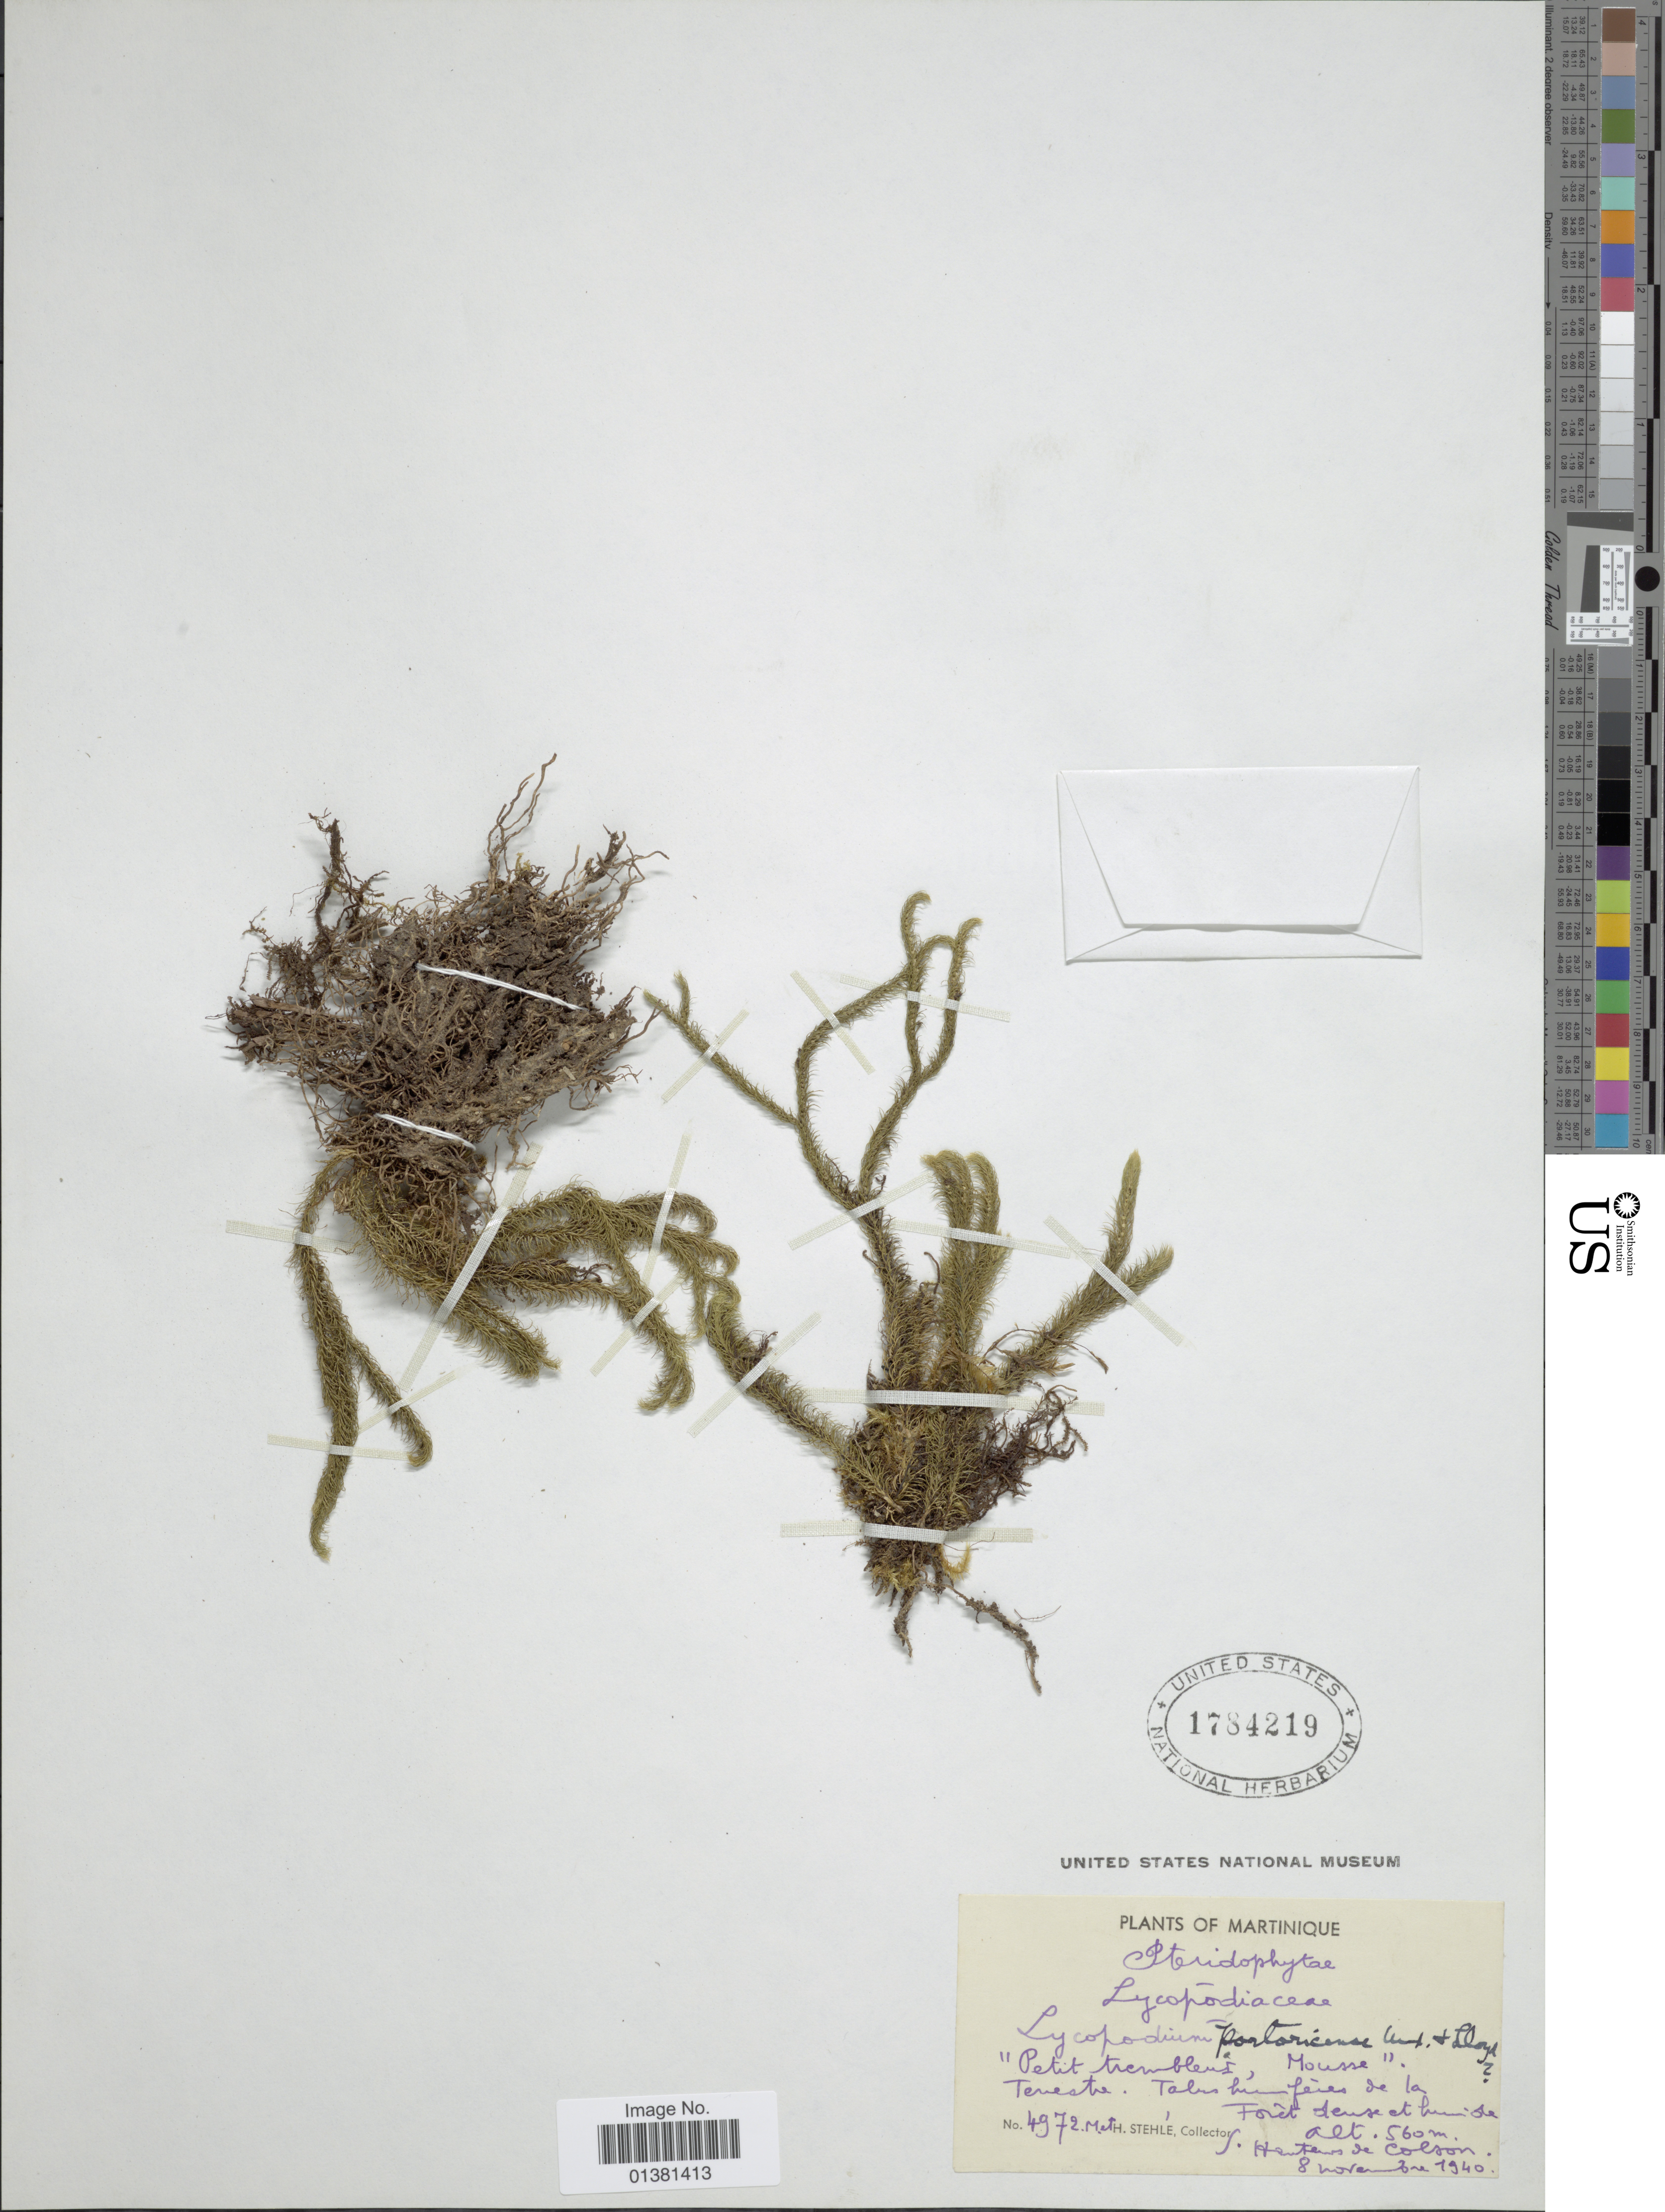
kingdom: Plantae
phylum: Tracheophyta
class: Lycopodiopsida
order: Lycopodiales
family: Lycopodiaceae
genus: Phlegmariurus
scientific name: Phlegmariurus filiformis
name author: (Sw.) W.H. Wagner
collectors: H. Stehlé & M. Stehlé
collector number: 4972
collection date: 1940-11-08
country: Martinique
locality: Talus humiféres de la Forêt dense et humide, Hauters de colson.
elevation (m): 560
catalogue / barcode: US 1784219